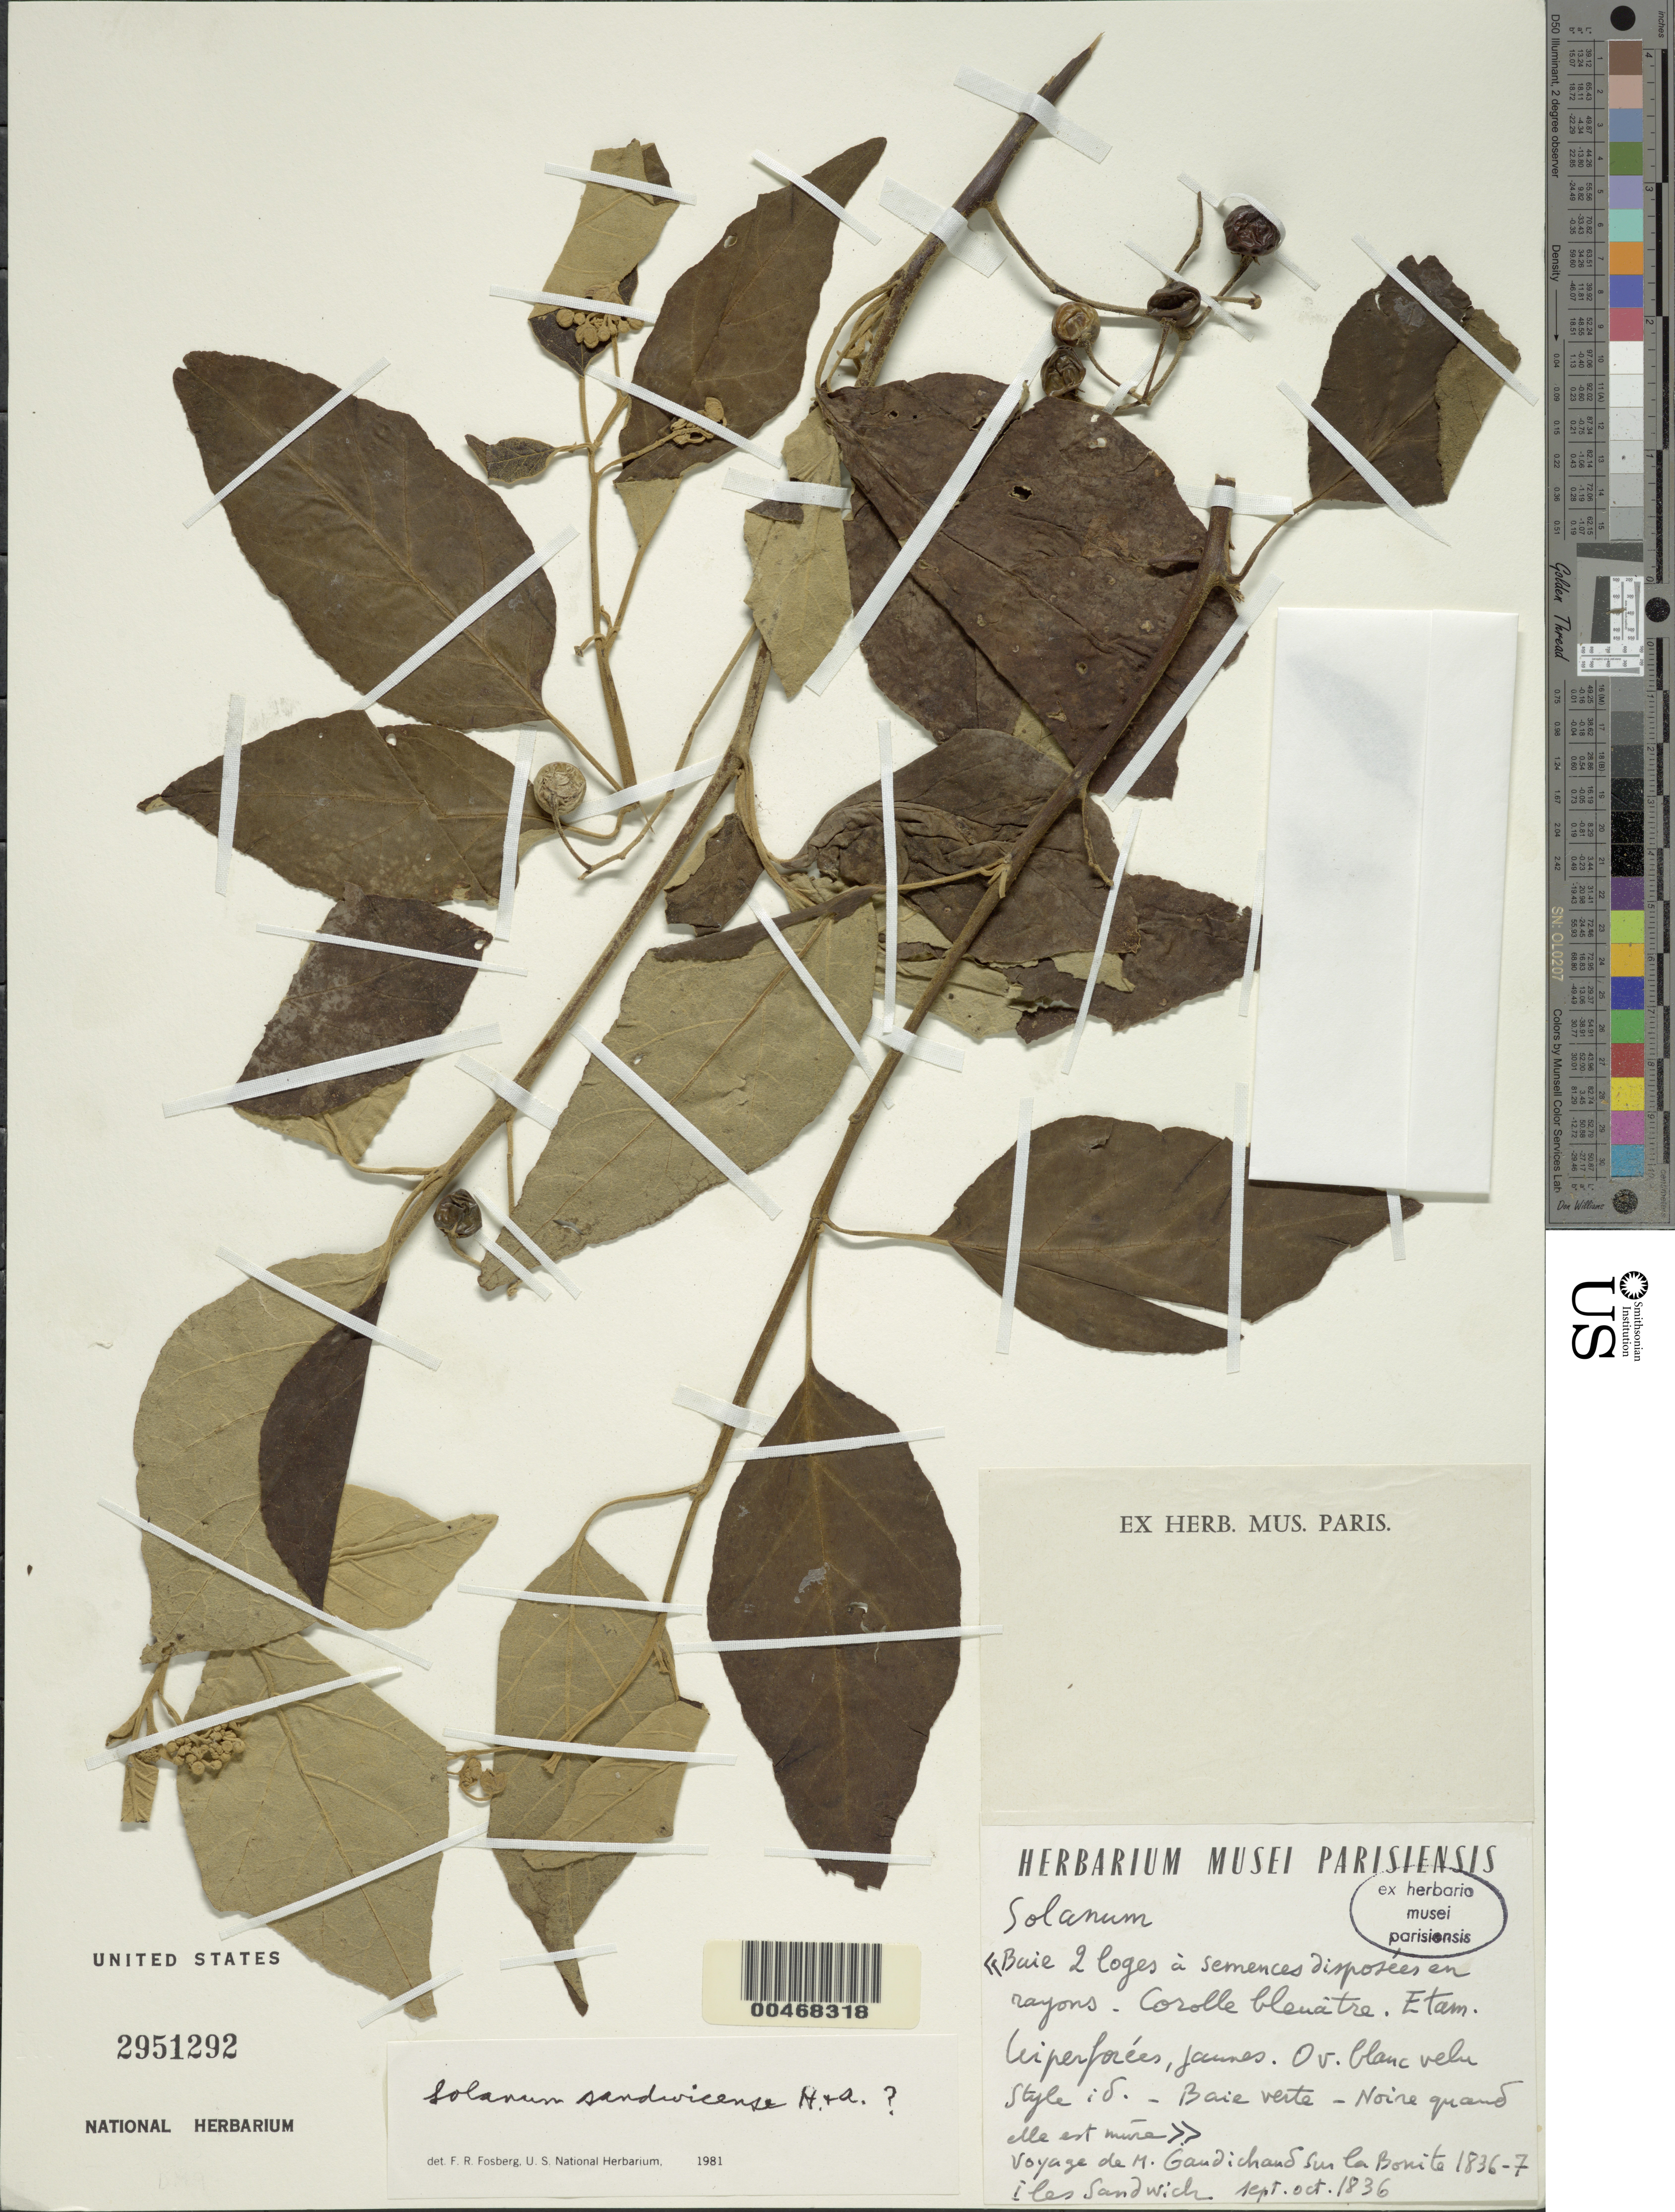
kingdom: Plantae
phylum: Tracheophyta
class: Magnoliopsida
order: Solanales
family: Solanaceae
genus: Solanum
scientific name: Solanum sandwicense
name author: Hook. & Arn.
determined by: Fosberg, F. R.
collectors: C. Gaudichaud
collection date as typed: Sep 1836 to Oct 1836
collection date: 1836-09/1836-10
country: United States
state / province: Hawaii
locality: Sandwich Islands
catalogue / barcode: US 2951292